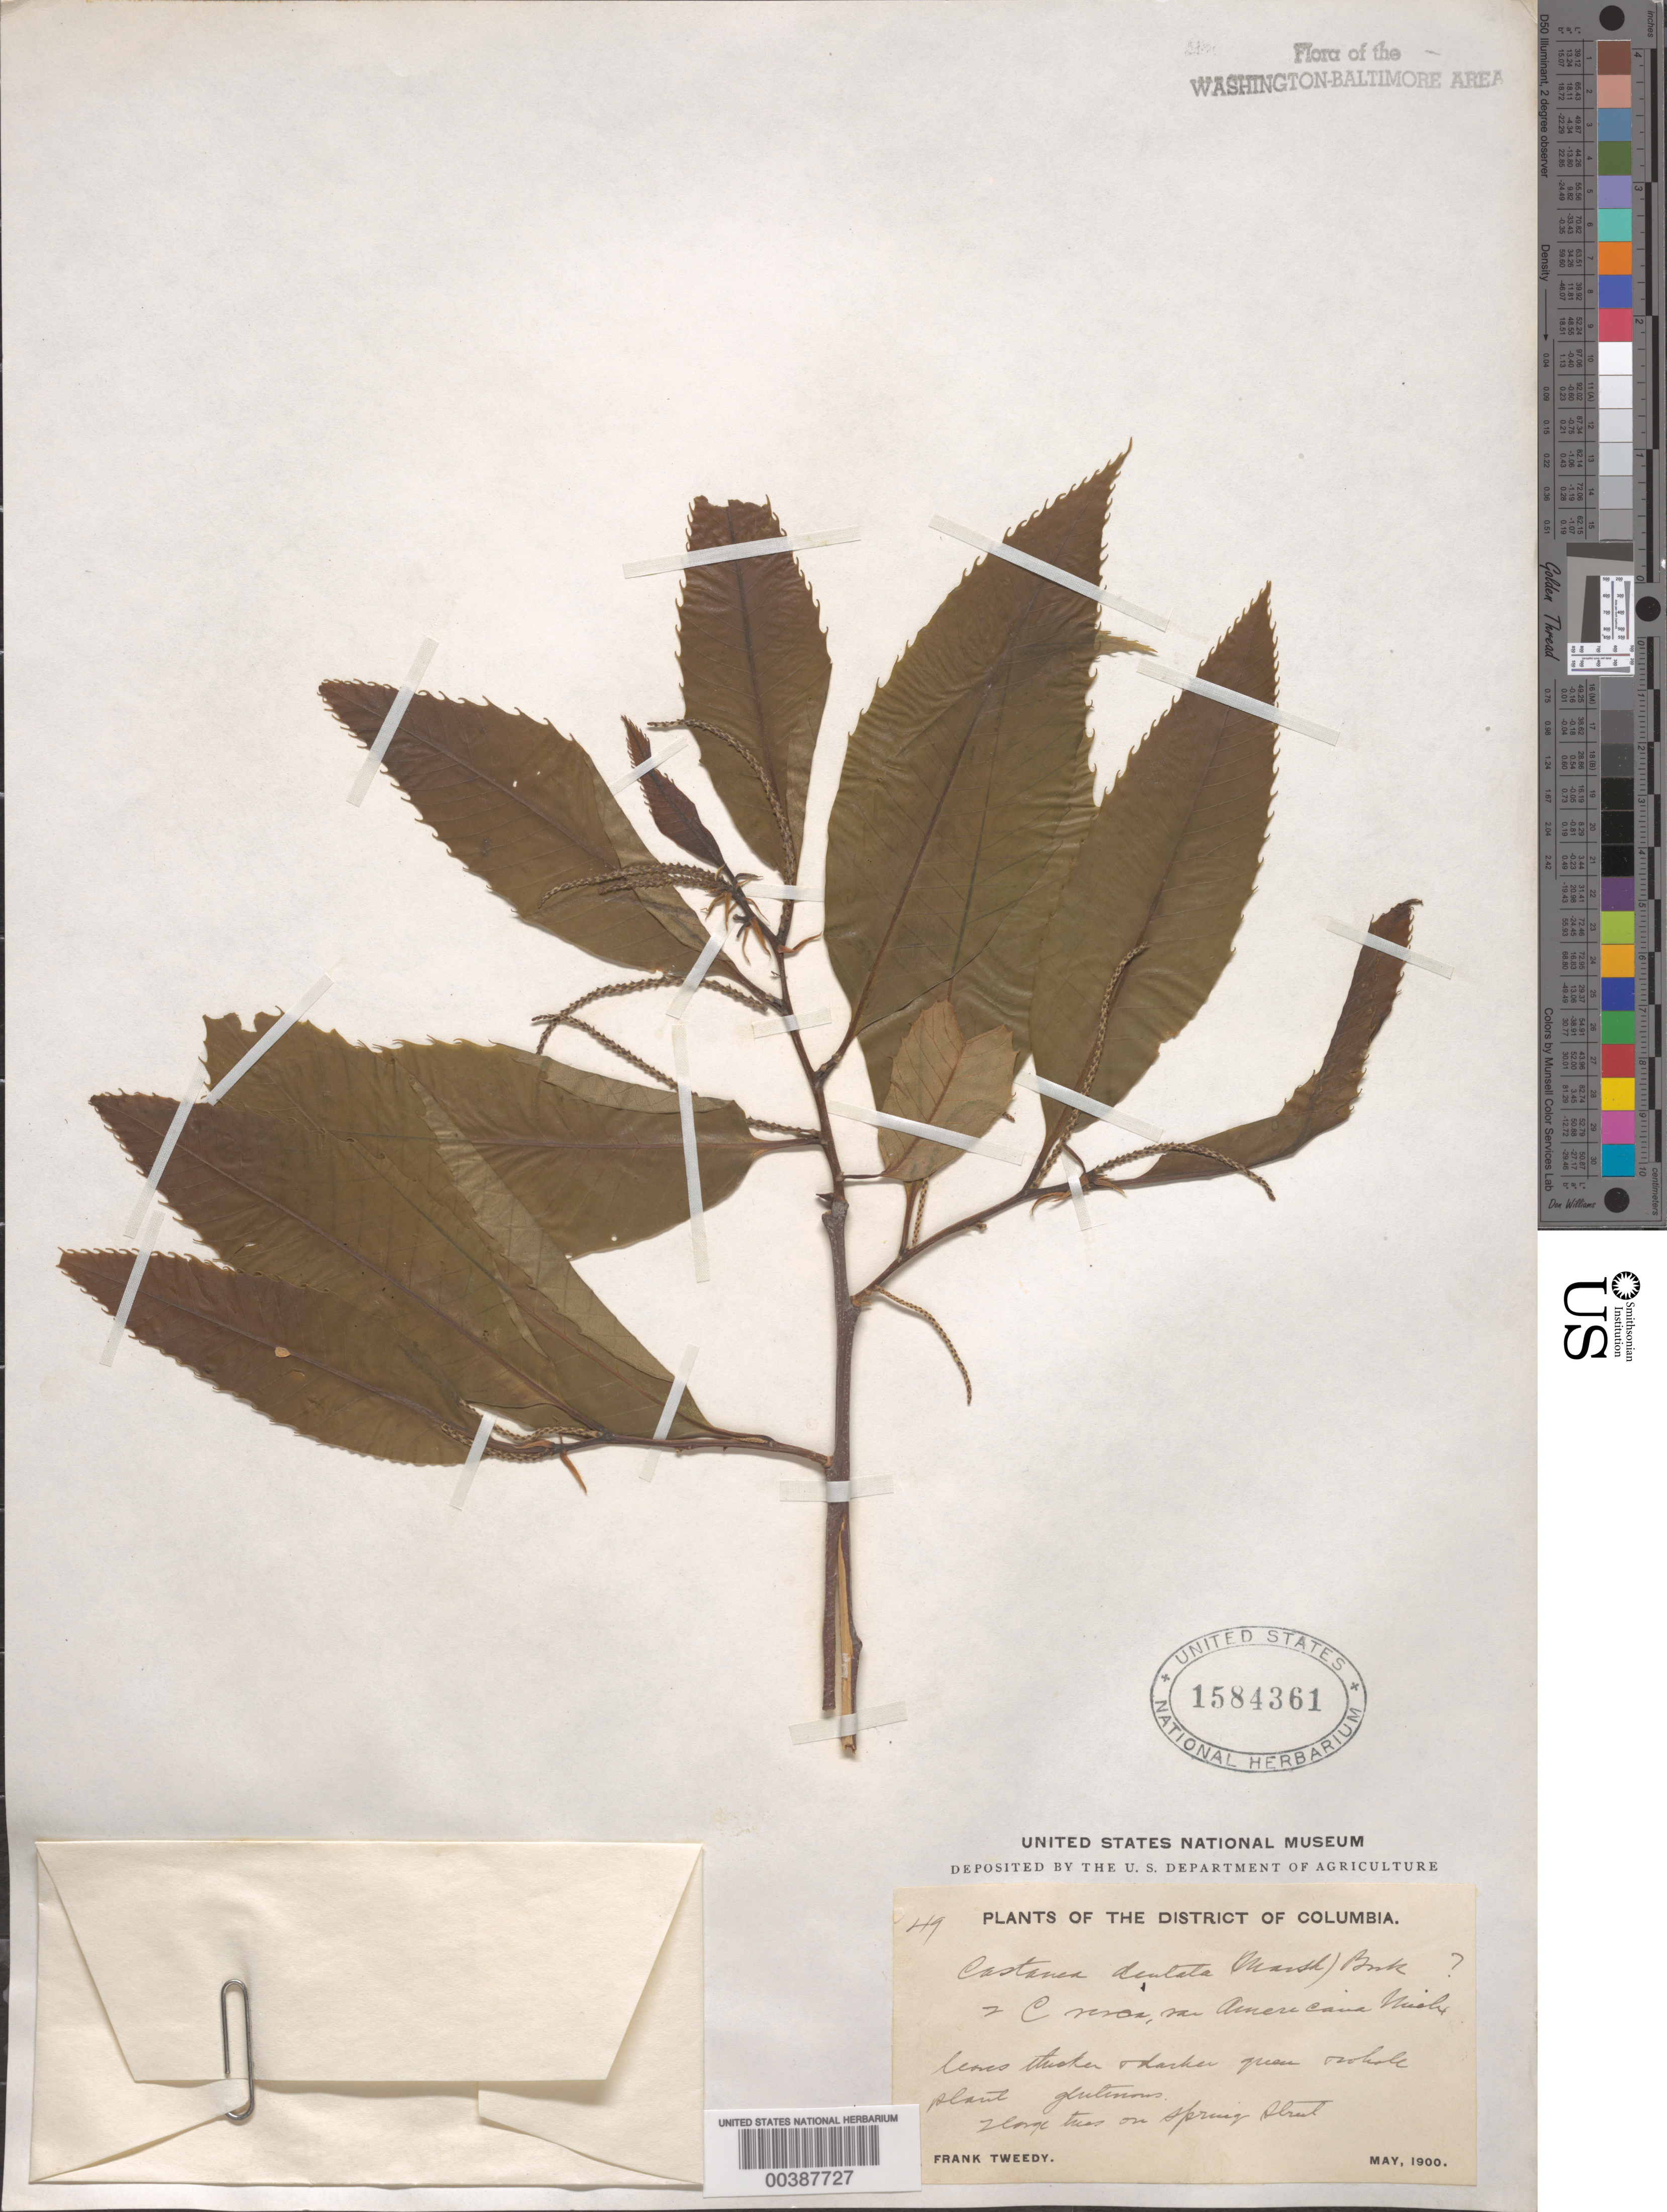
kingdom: Plantae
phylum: Tracheophyta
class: Magnoliopsida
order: Fagales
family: Fagaceae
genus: Castanea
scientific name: Castanea dentata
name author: (Marshall) Borkh.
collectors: F. Tweedy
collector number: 49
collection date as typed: May 1900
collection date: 1900-05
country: United States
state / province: District of Columbia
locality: Spring Street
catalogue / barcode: US 1584361